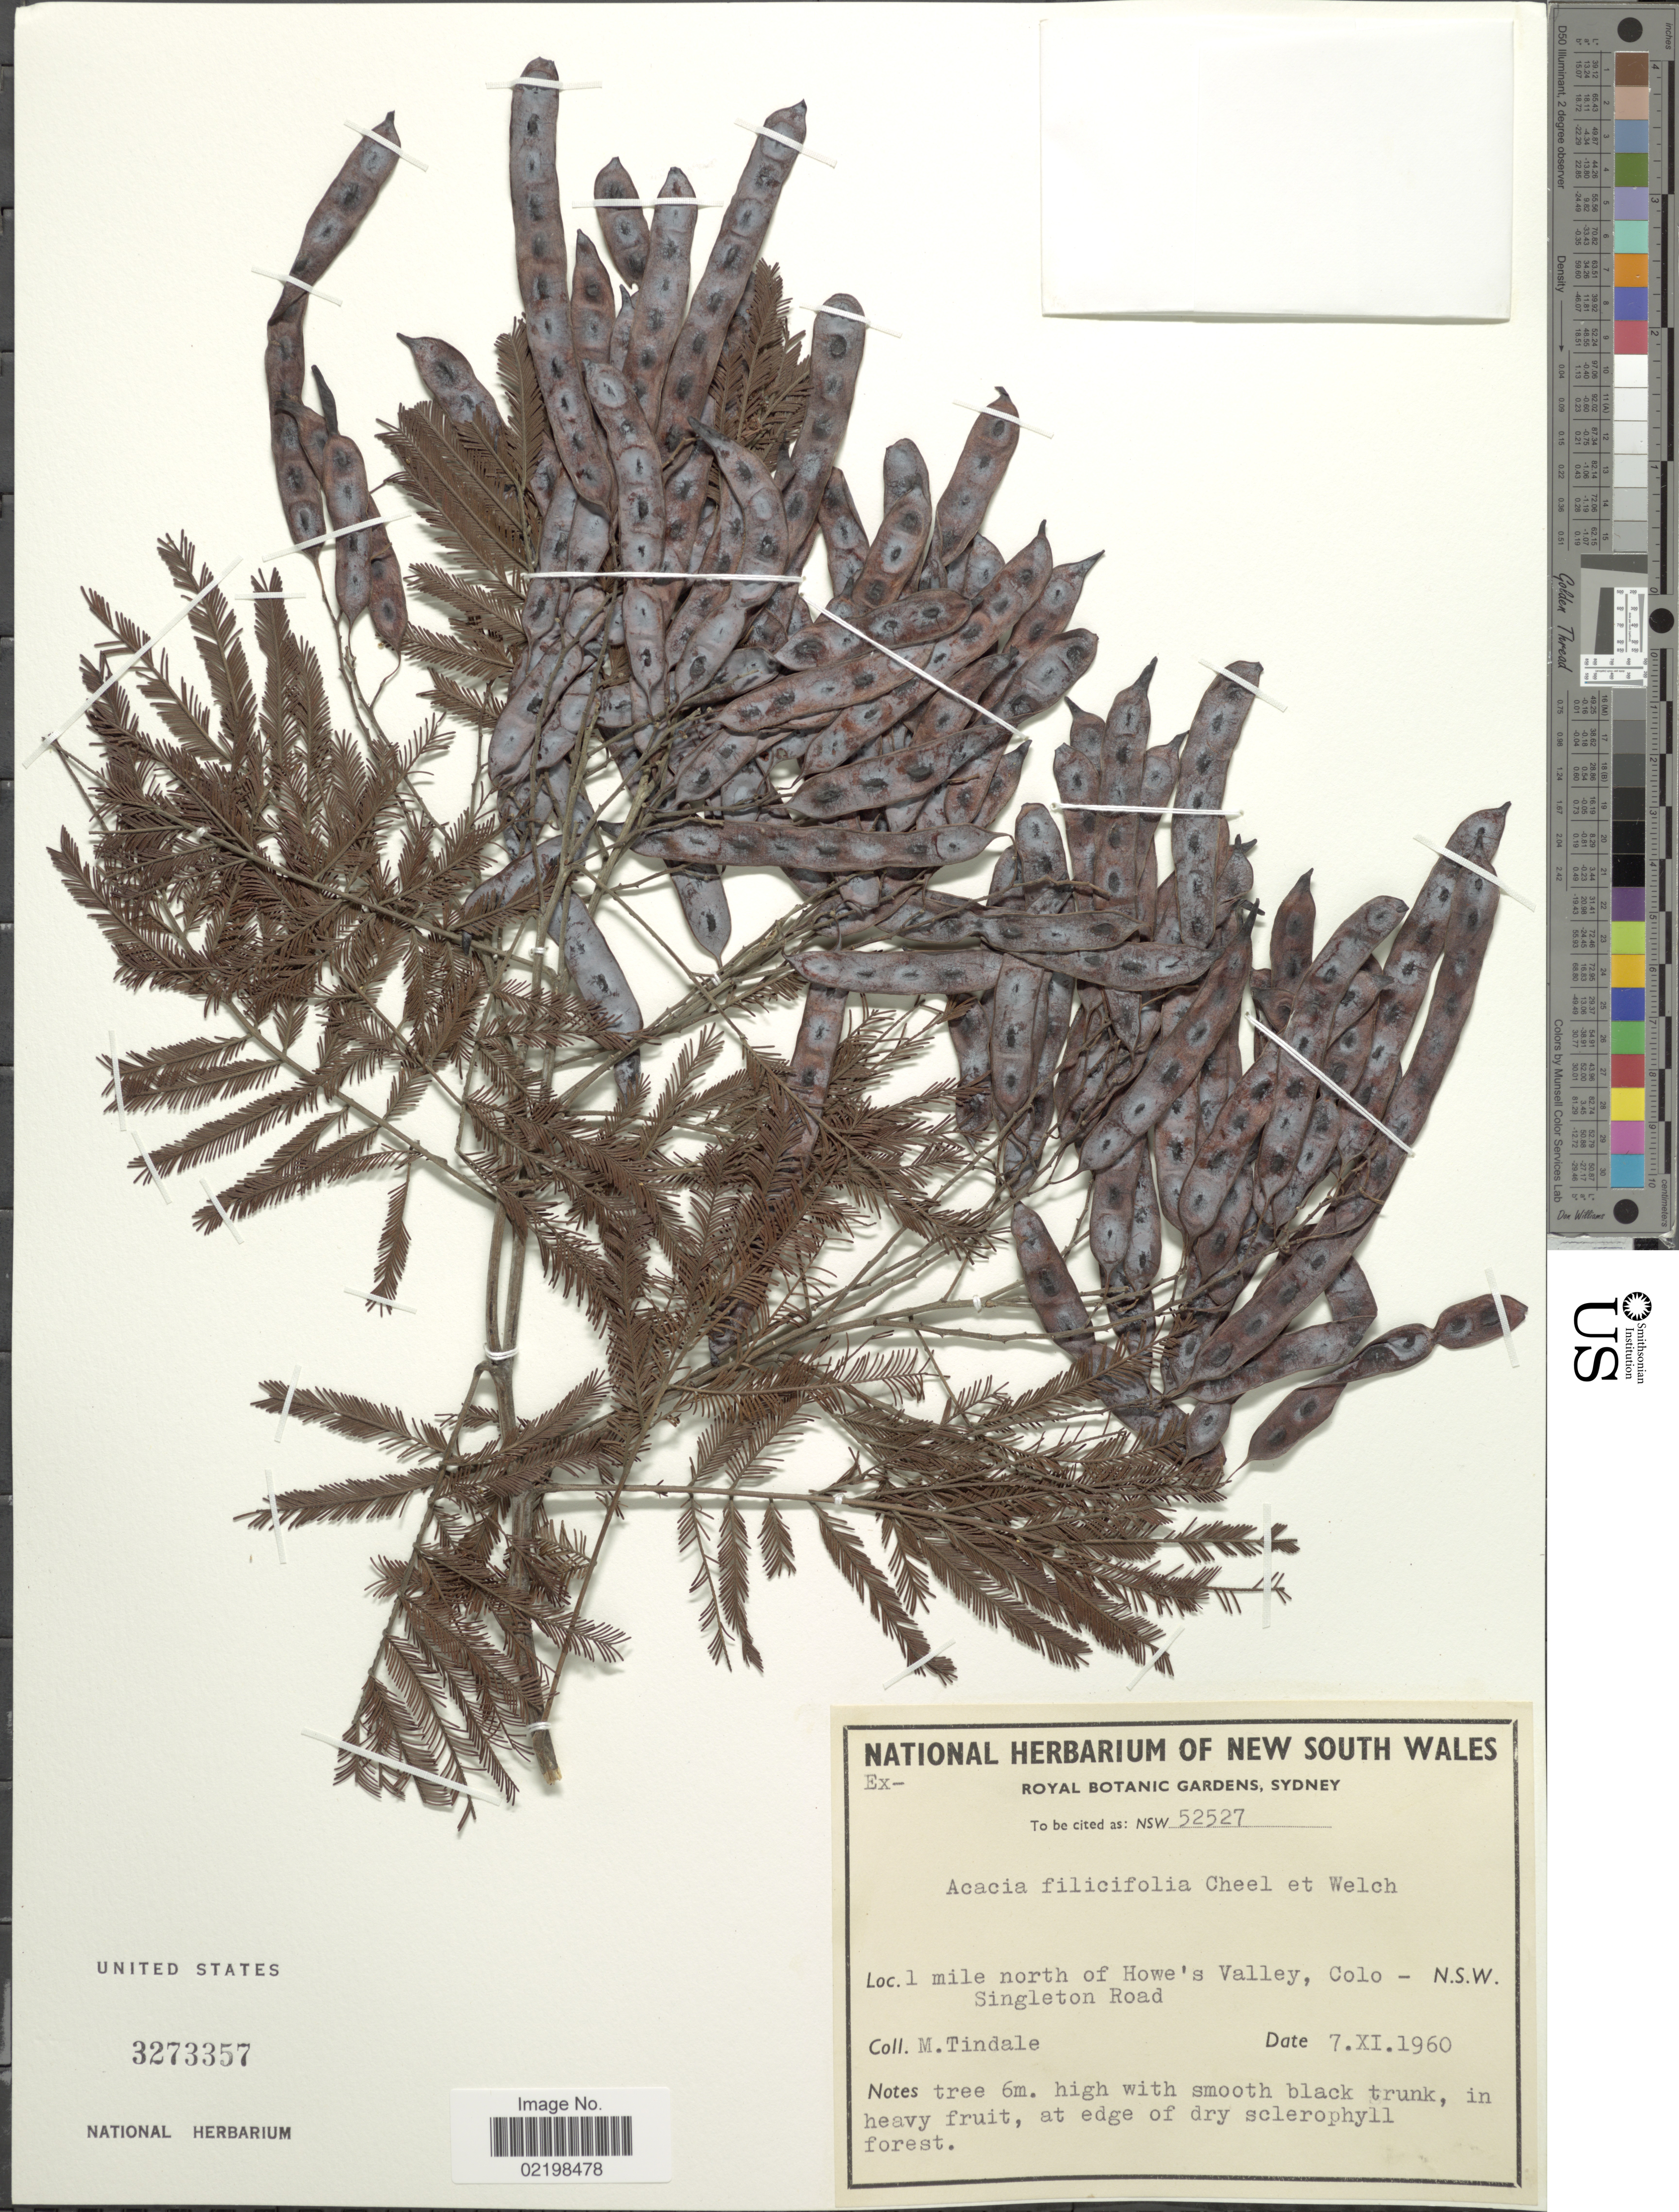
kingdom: Plantae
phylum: Tracheophyta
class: Magnoliopsida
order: Fabales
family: Fabaceae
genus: Acacia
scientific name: Acacia filicifolia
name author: Cheel & M.B. Welch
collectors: M. D. Tindale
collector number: NSW 52527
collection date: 1960-11-07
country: Australia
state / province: New South Wales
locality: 1 mile north of Howe's Valley, Colo- Singleton Road.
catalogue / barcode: US 3273357